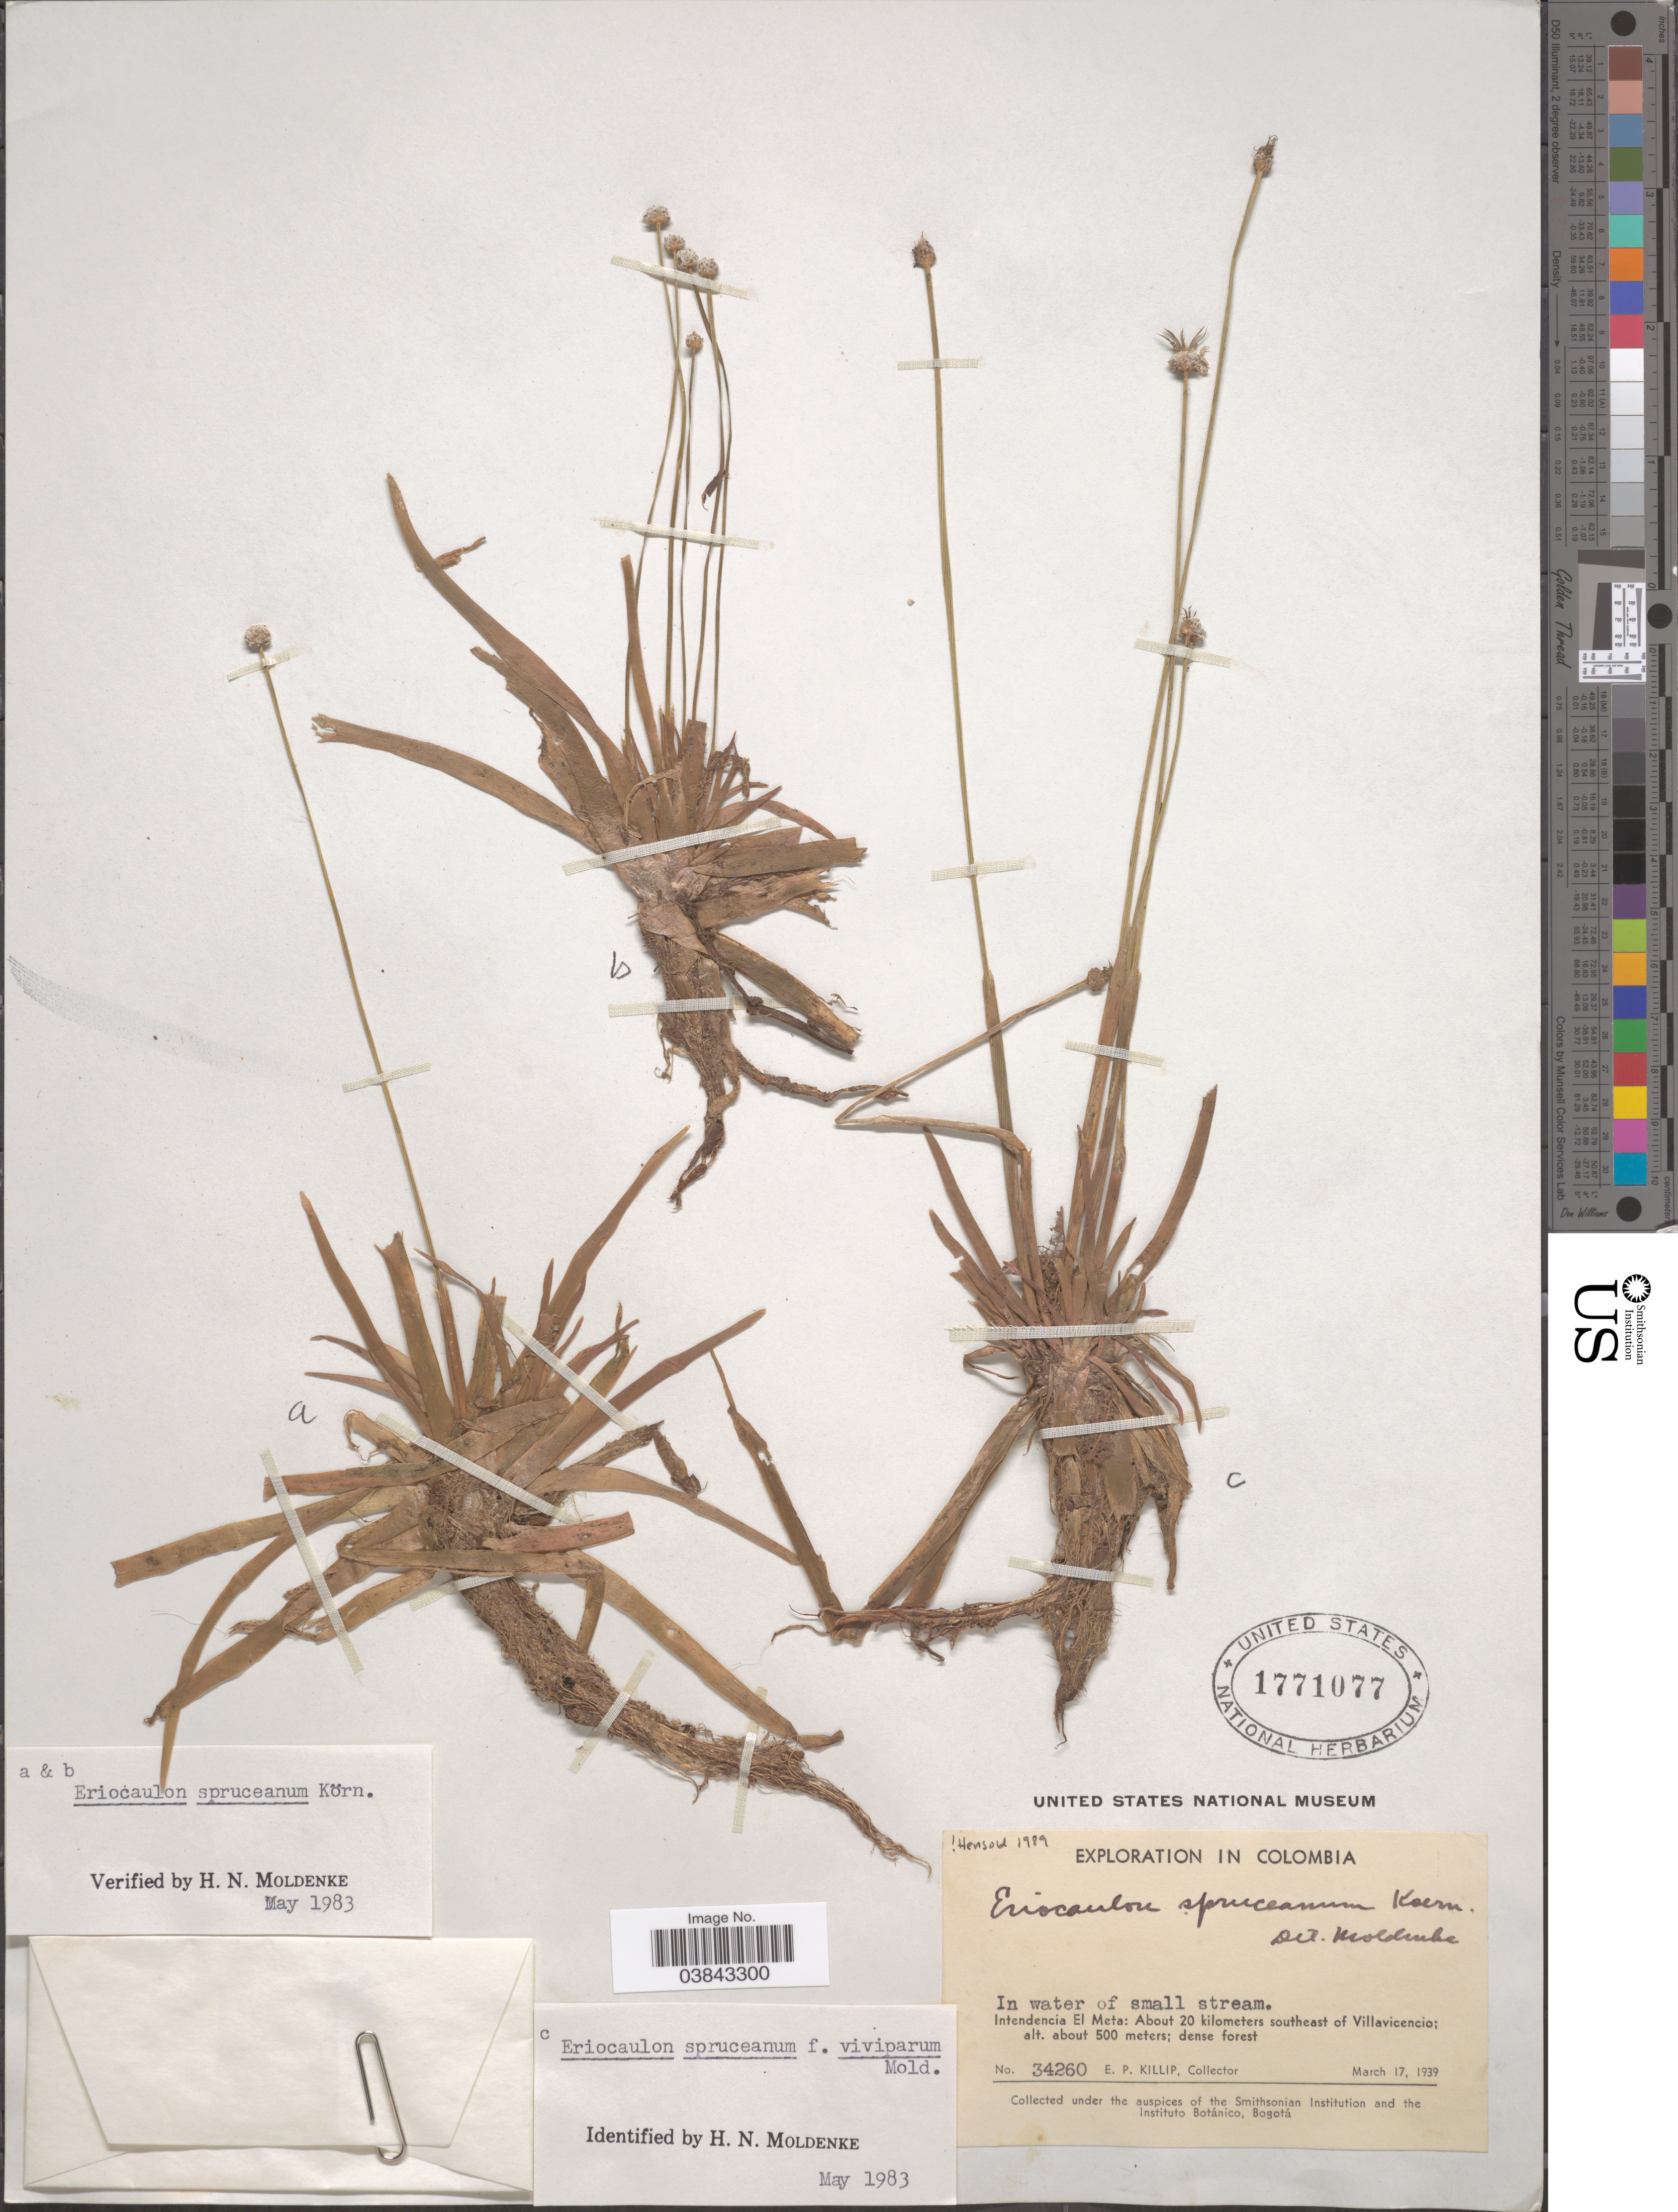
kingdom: Plantae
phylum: Tracheophyta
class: Liliopsida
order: Poales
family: Eriocaulaceae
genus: Eriocaulon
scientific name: Eriocaulon spruceanum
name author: Körn.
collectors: E. P. Killip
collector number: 34260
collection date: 1939-03-17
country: Colombia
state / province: Meta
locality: Intendencia El Meta: About 20 kilometers southeast of Villavicencio.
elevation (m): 500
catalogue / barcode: US 1771077